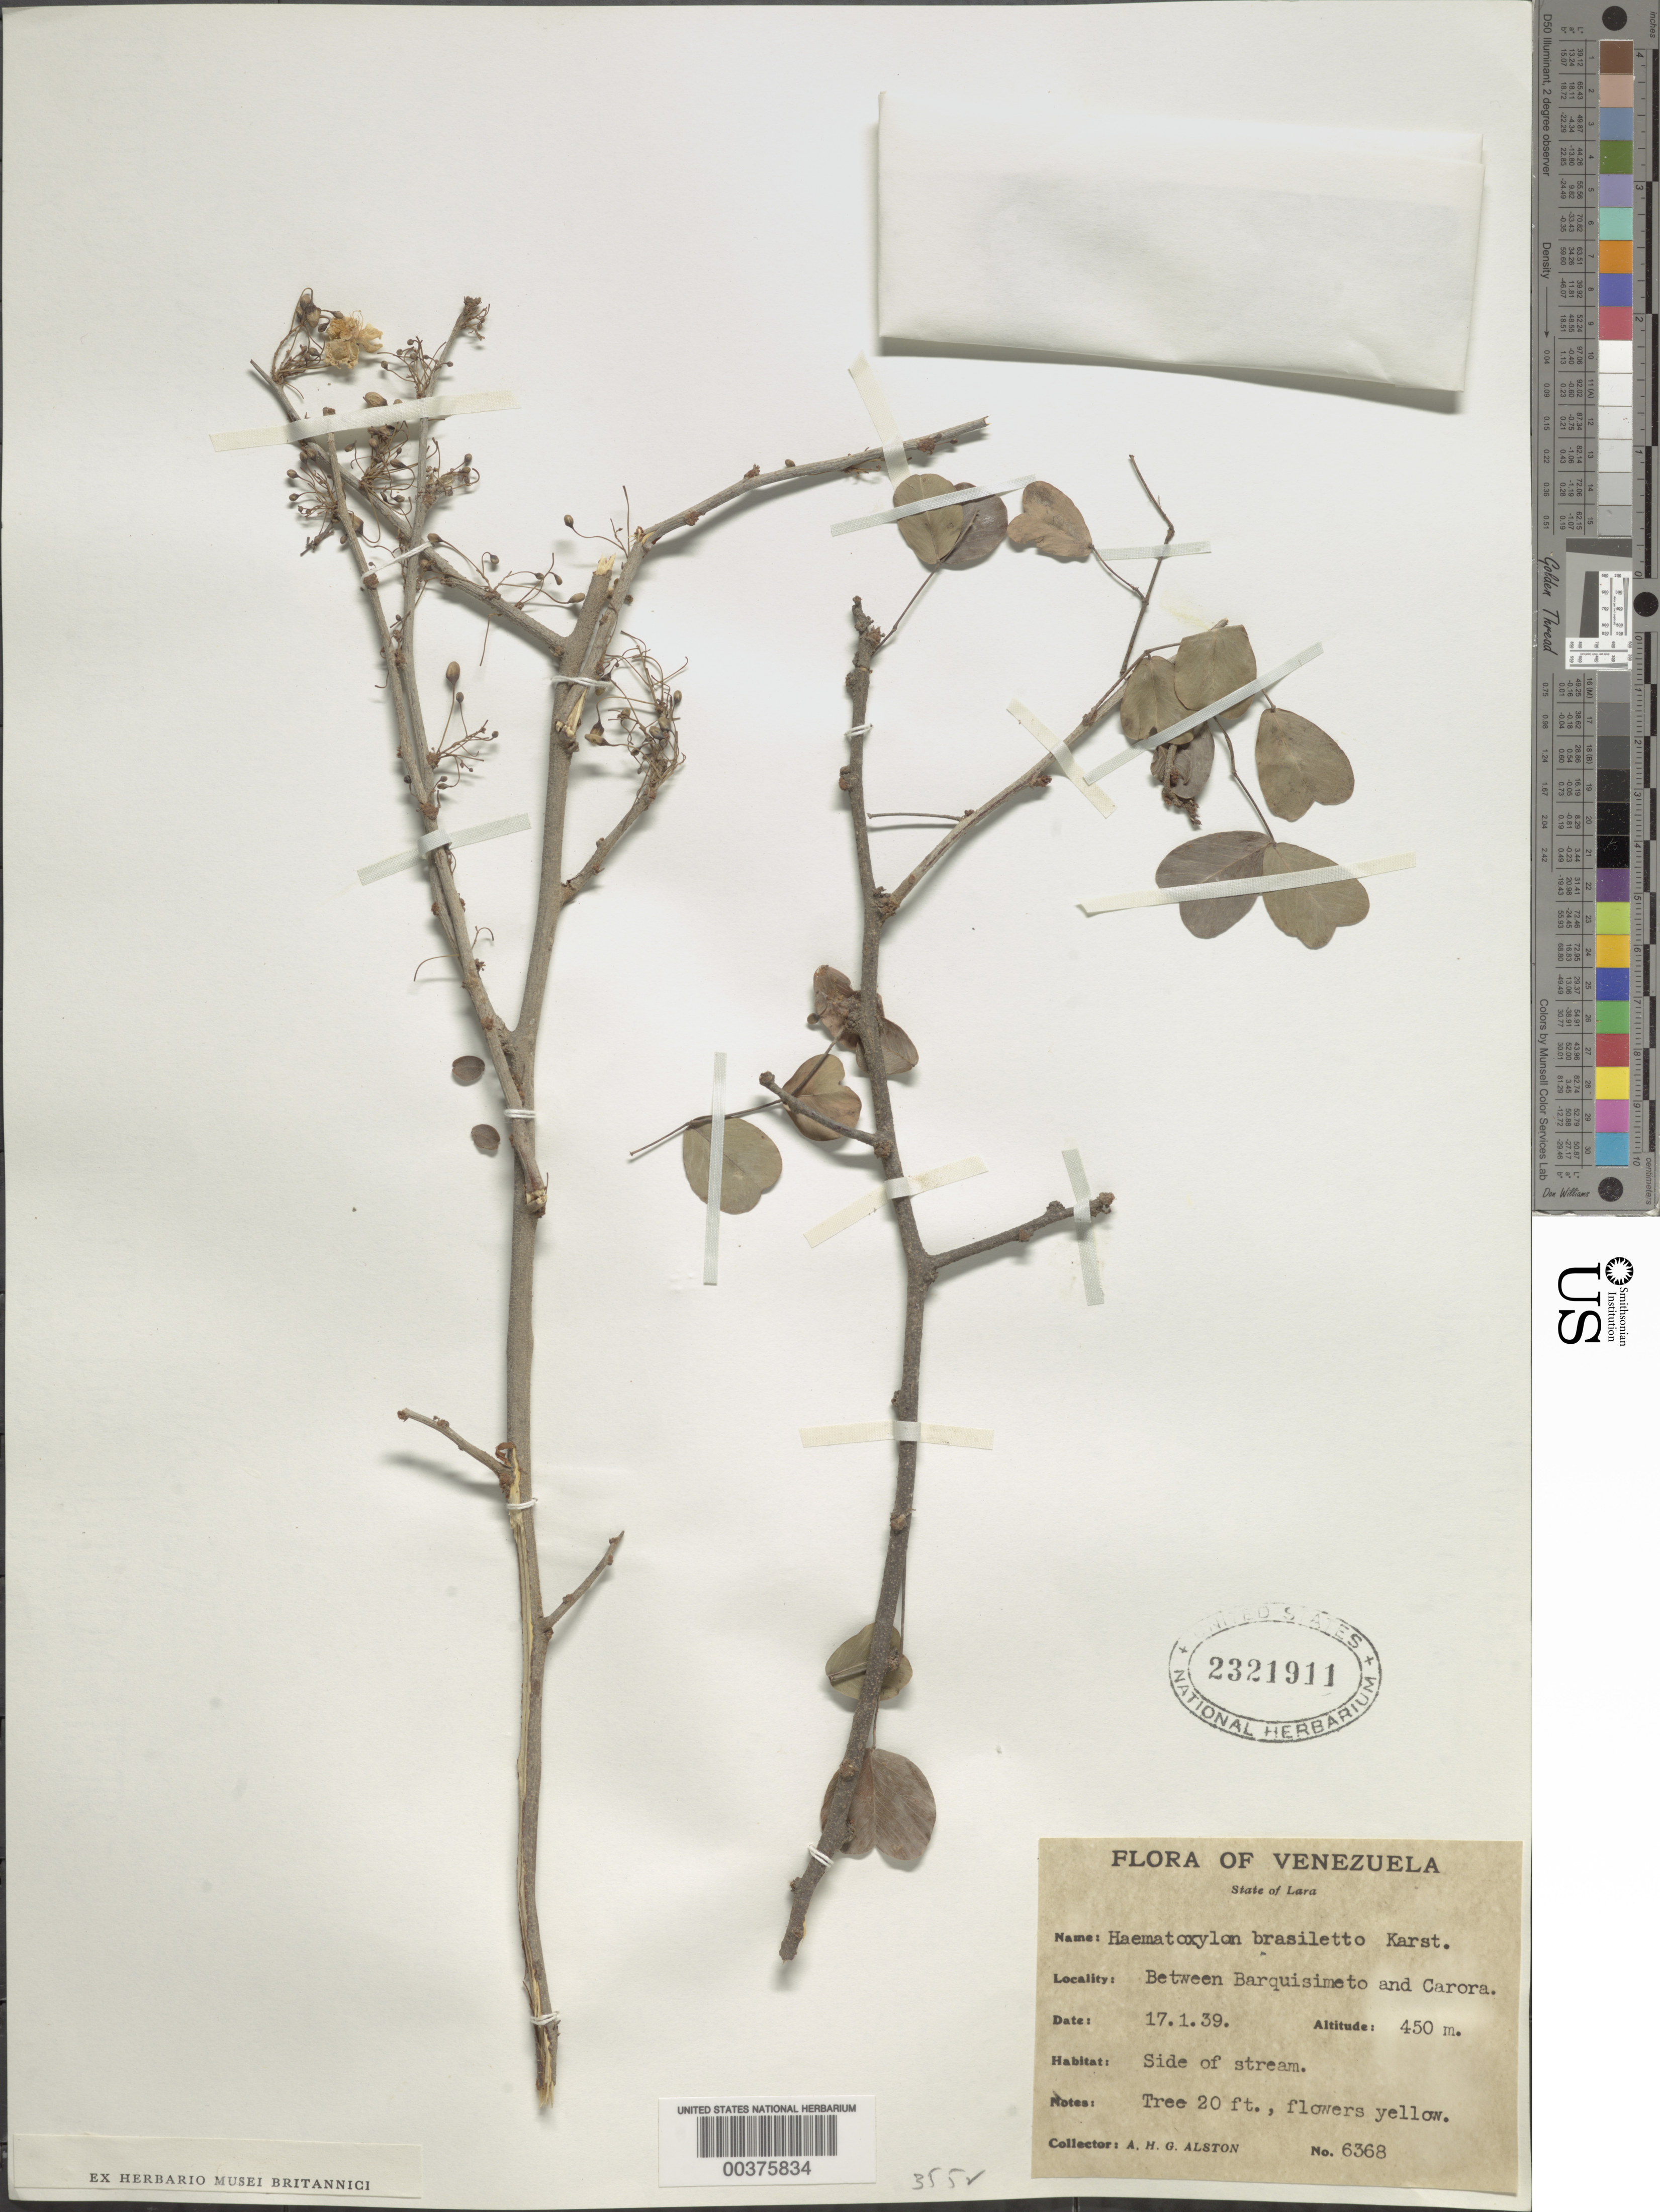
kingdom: Plantae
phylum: Tracheophyta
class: Magnoliopsida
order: Fabales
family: Fabaceae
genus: Haematoxylum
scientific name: Haematoxylum brasiletto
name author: H. Karst.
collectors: A. H. Alston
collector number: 6368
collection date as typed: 17 Jan 1939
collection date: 1939-01-17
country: Venezuela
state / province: Lara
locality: Between barquismeto and carora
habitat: Side of stream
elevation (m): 450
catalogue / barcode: US 2321911